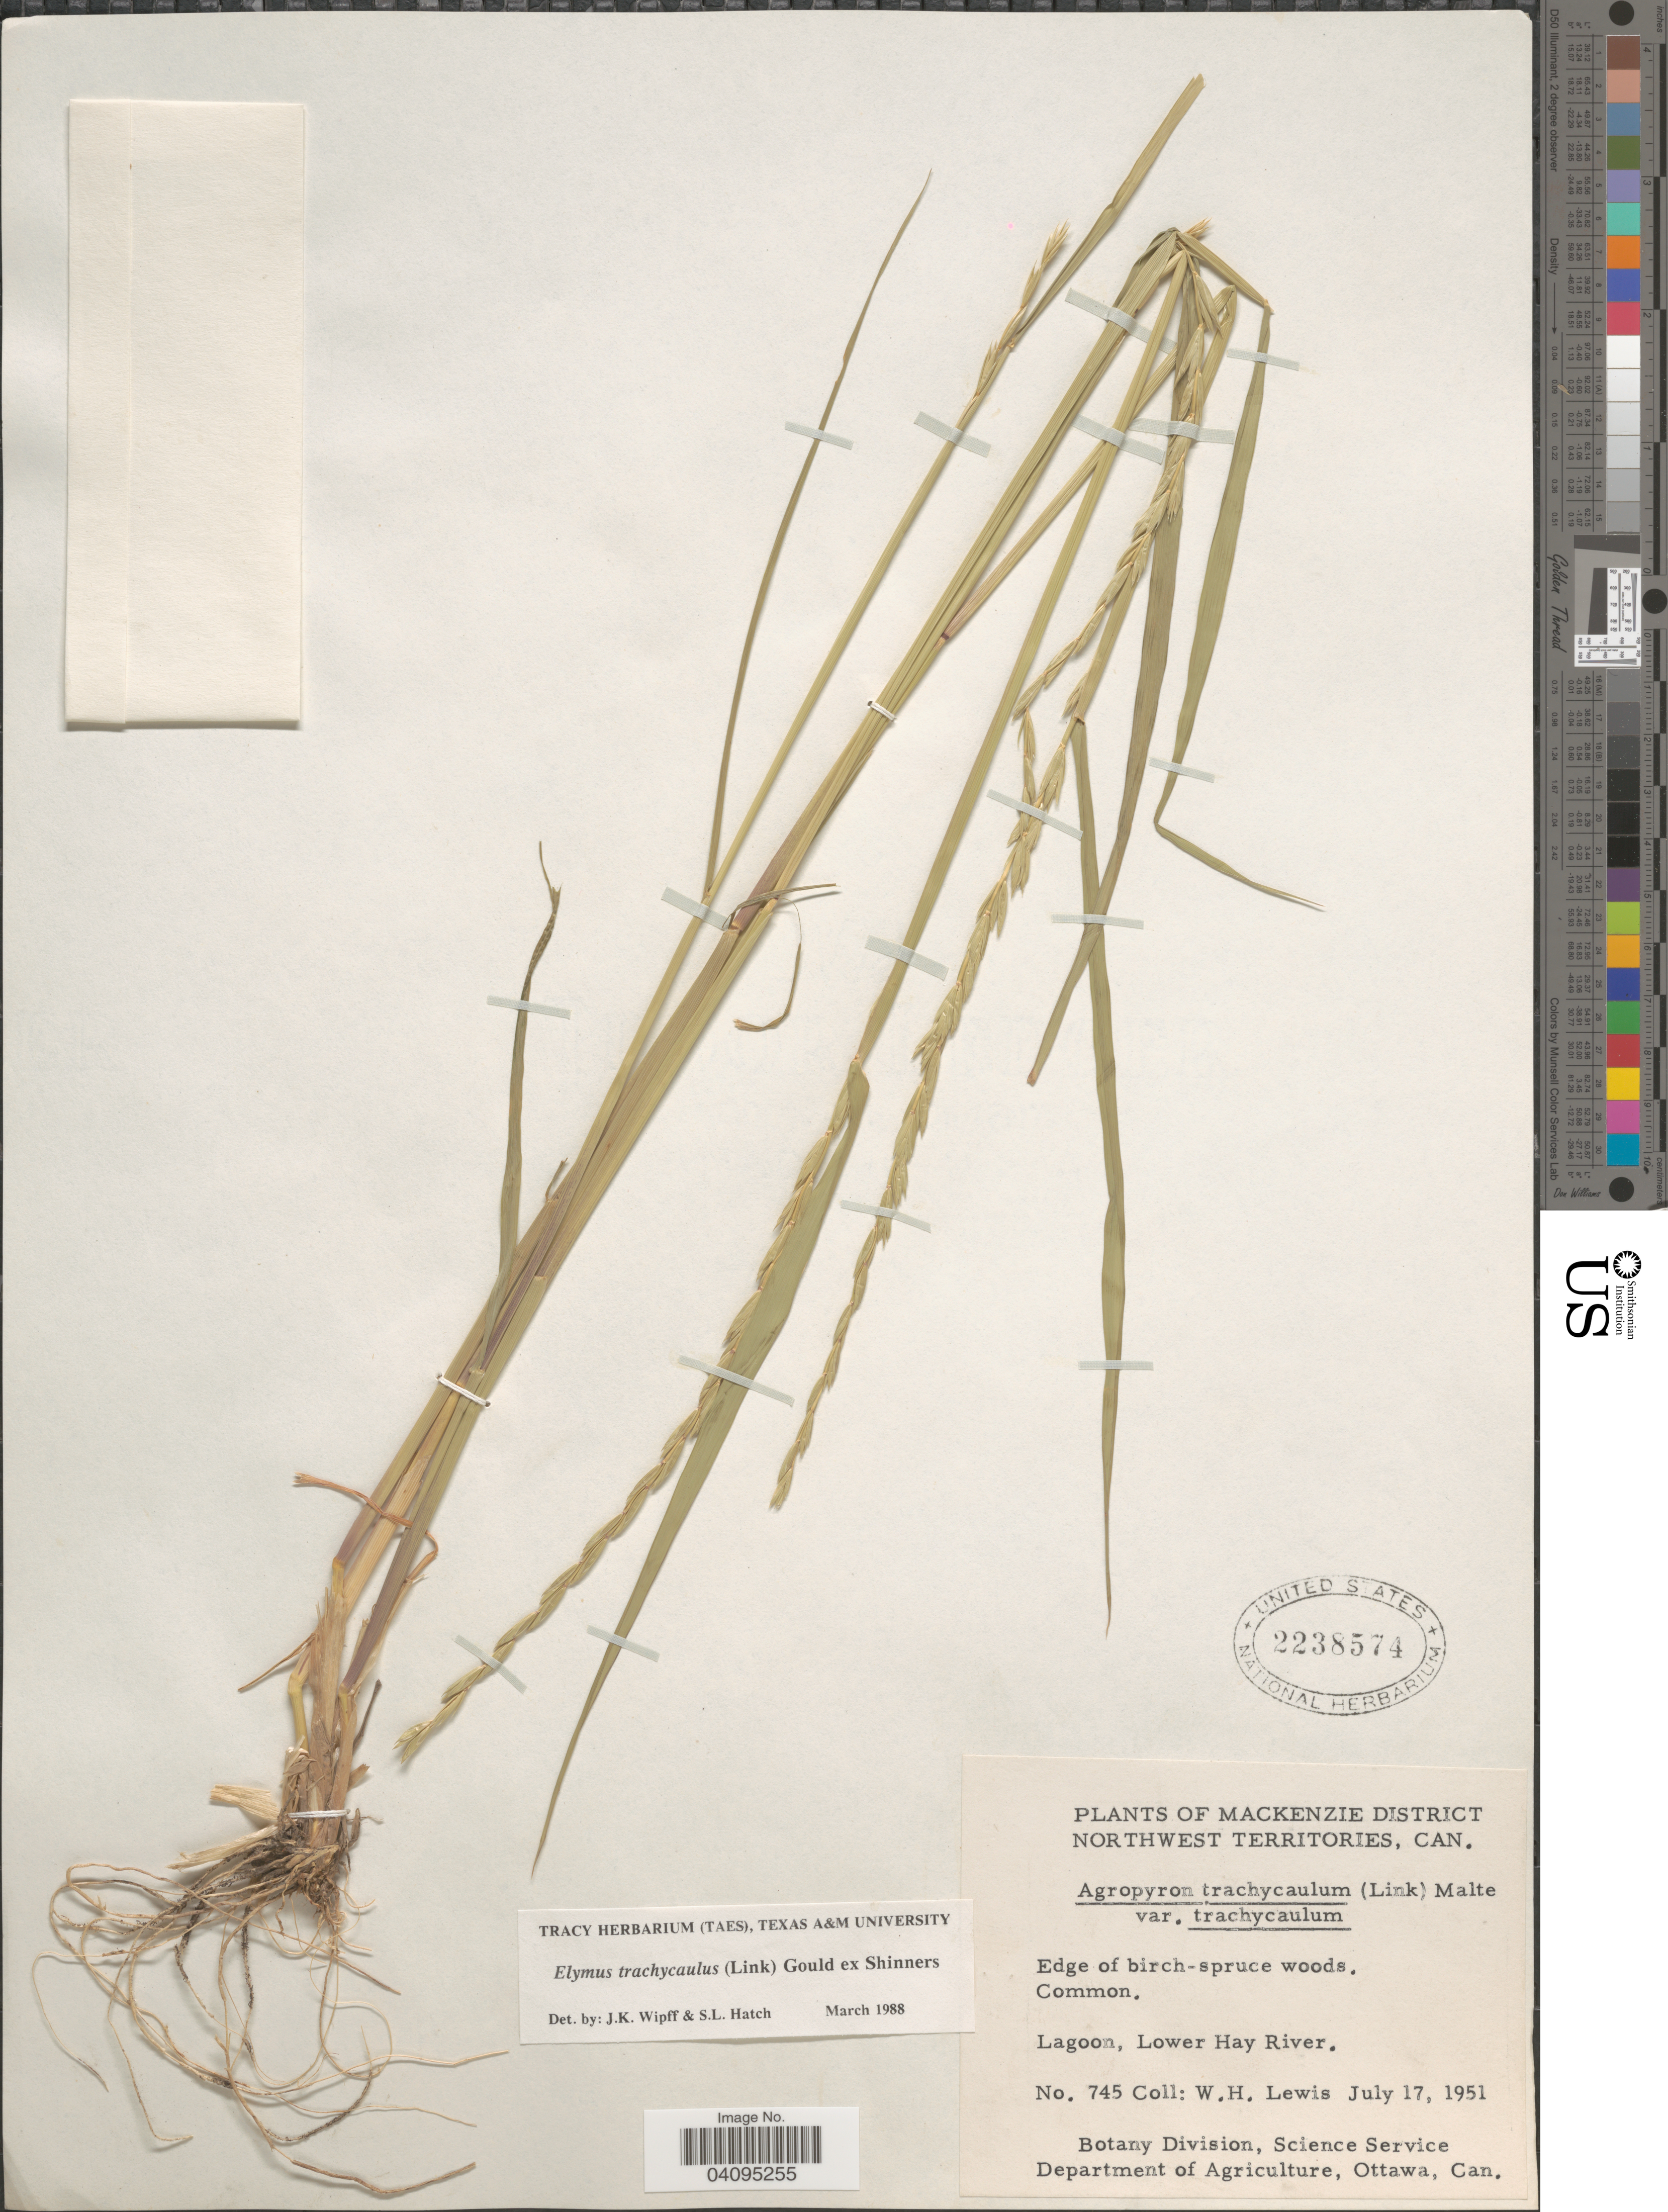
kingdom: Plantae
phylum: Tracheophyta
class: Liliopsida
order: Poales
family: Poaceae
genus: Elymus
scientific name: Elymus trachycaulus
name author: (Link) Gould ex Shinners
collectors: W. H. Lewis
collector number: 745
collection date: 1951-07-17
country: Canada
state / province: Northwest Territories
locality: Mackenzie District. Lagoon, Lower Hay River.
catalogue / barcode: US 2238574